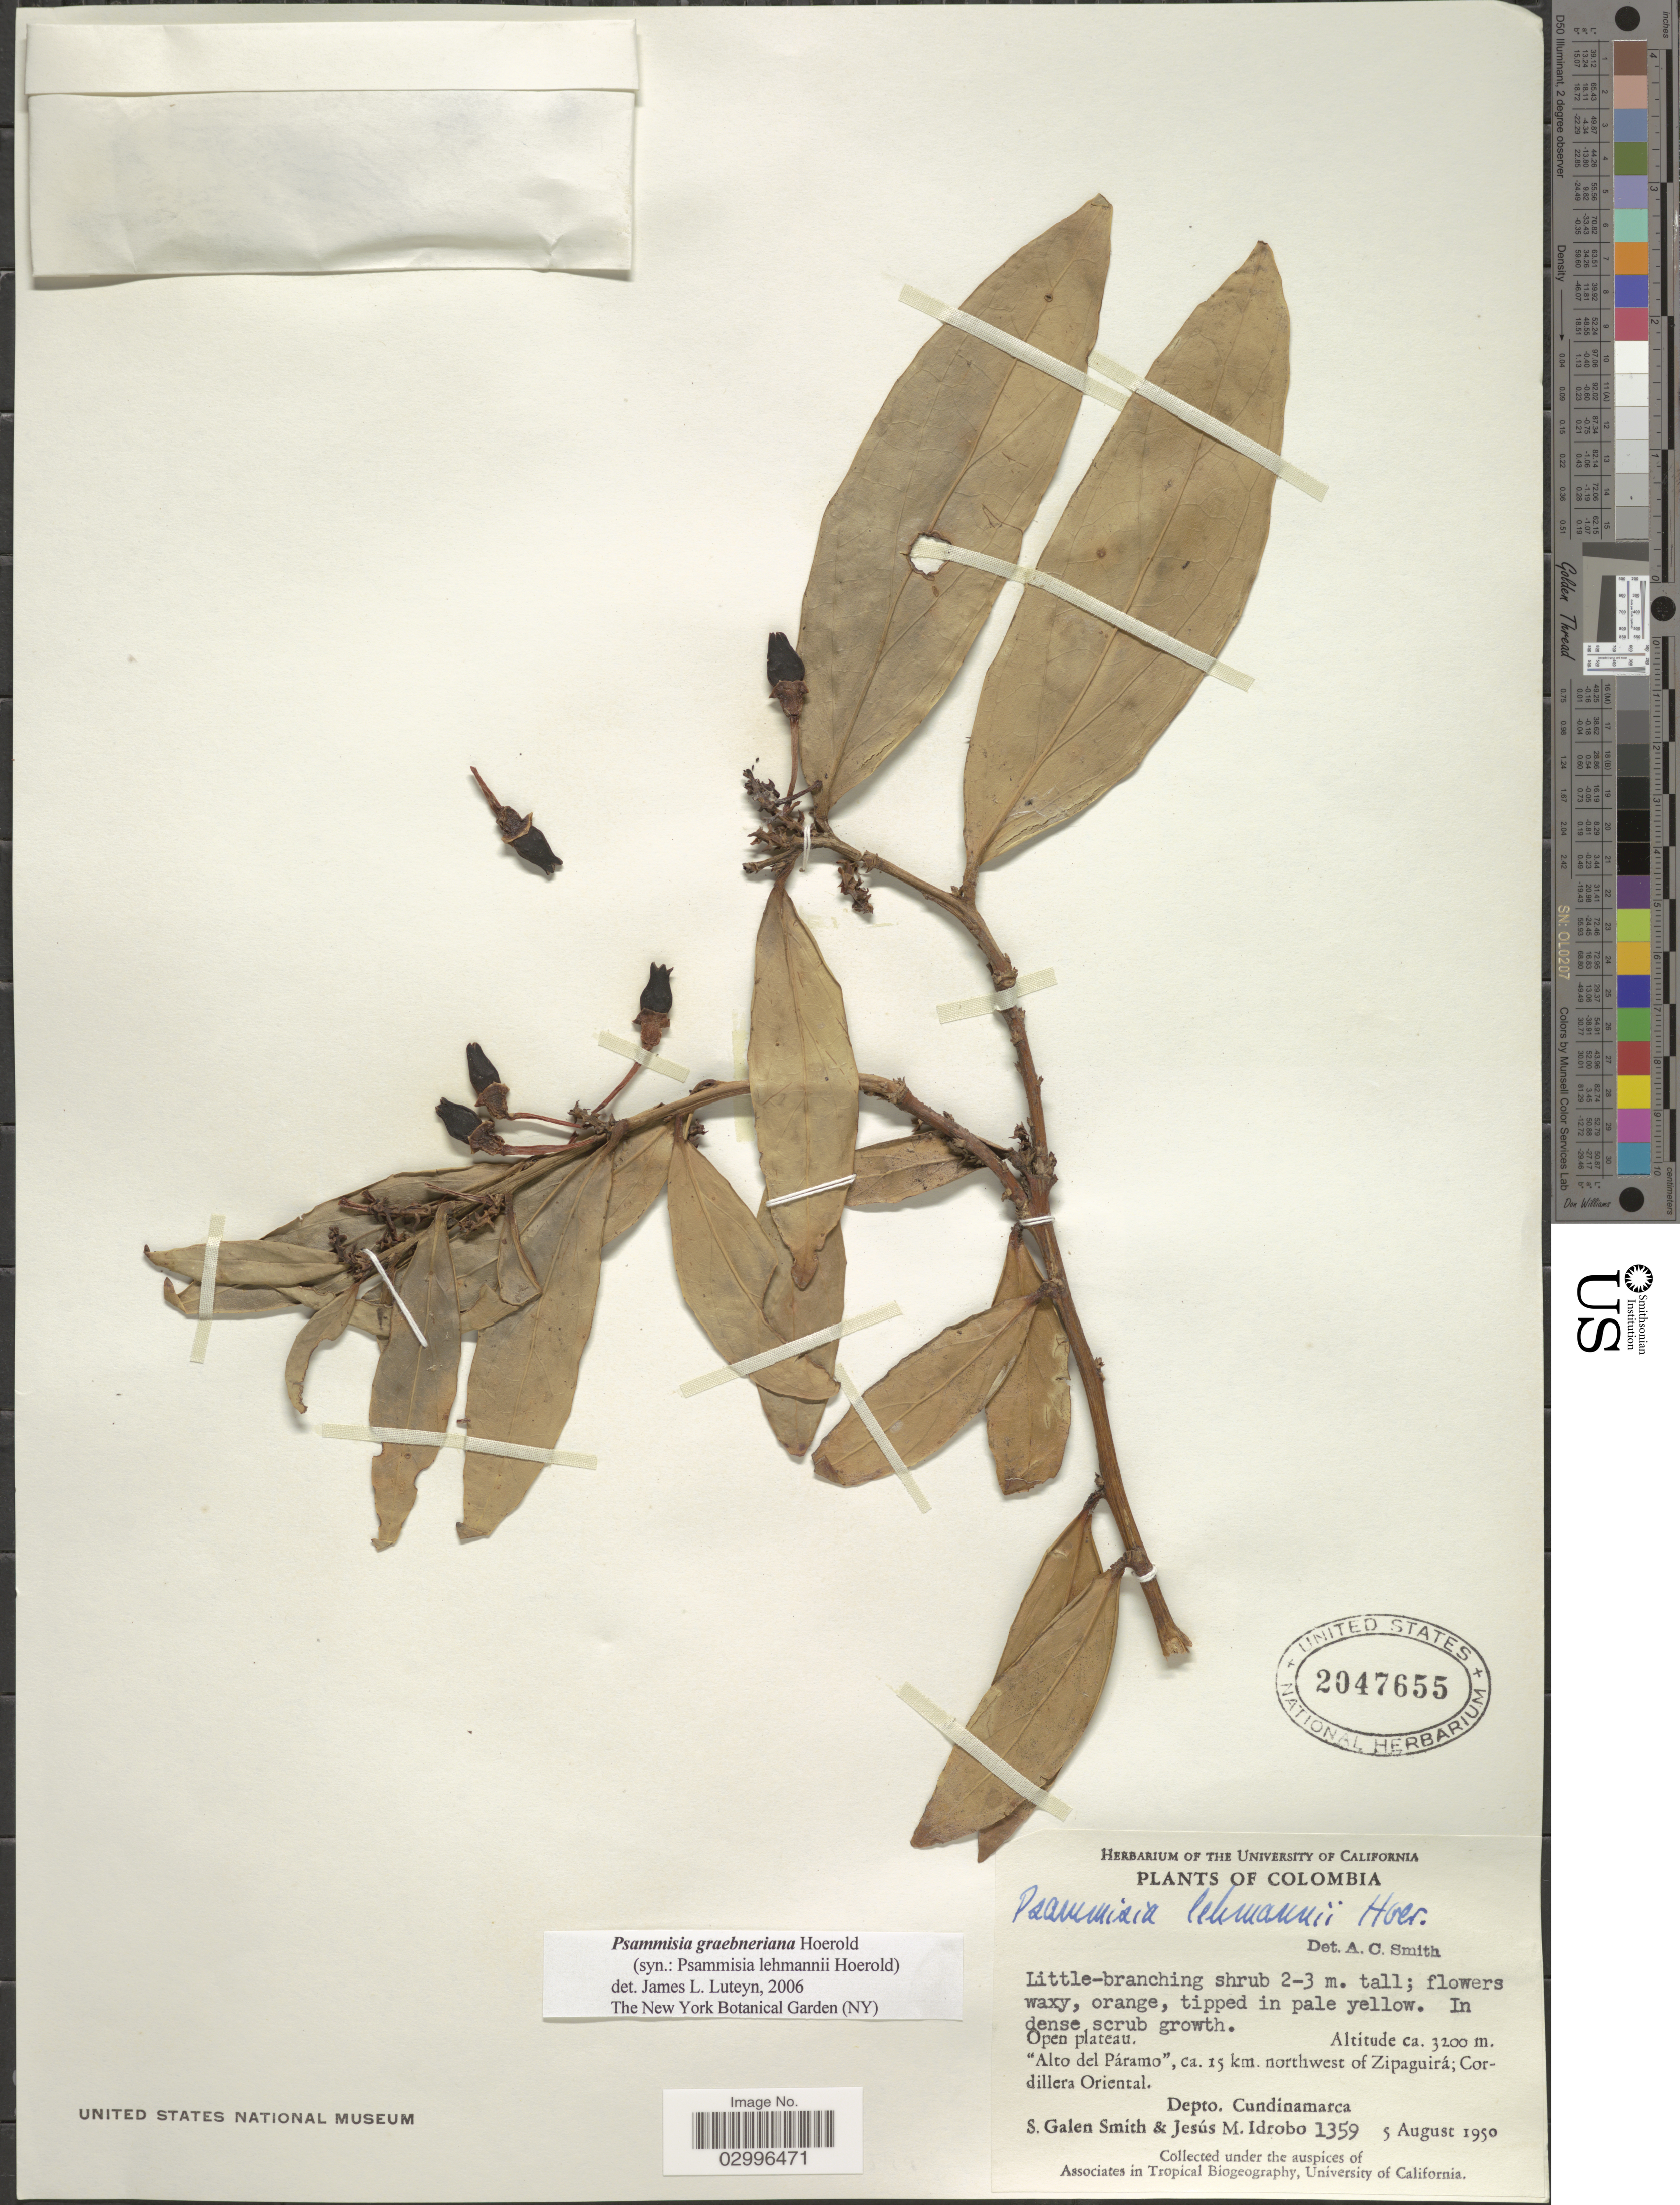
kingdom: Plantae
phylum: Tracheophyta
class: Magnoliopsida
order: Ericales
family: Ericaceae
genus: Psammisia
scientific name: Psammisia graebneriana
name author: Hoerold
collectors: S. G. Smith & J. M. Idrobo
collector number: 1359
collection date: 1950-08-05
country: Colombia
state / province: Cundinamarca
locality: Alto del Páramo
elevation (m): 3200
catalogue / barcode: US 2047655